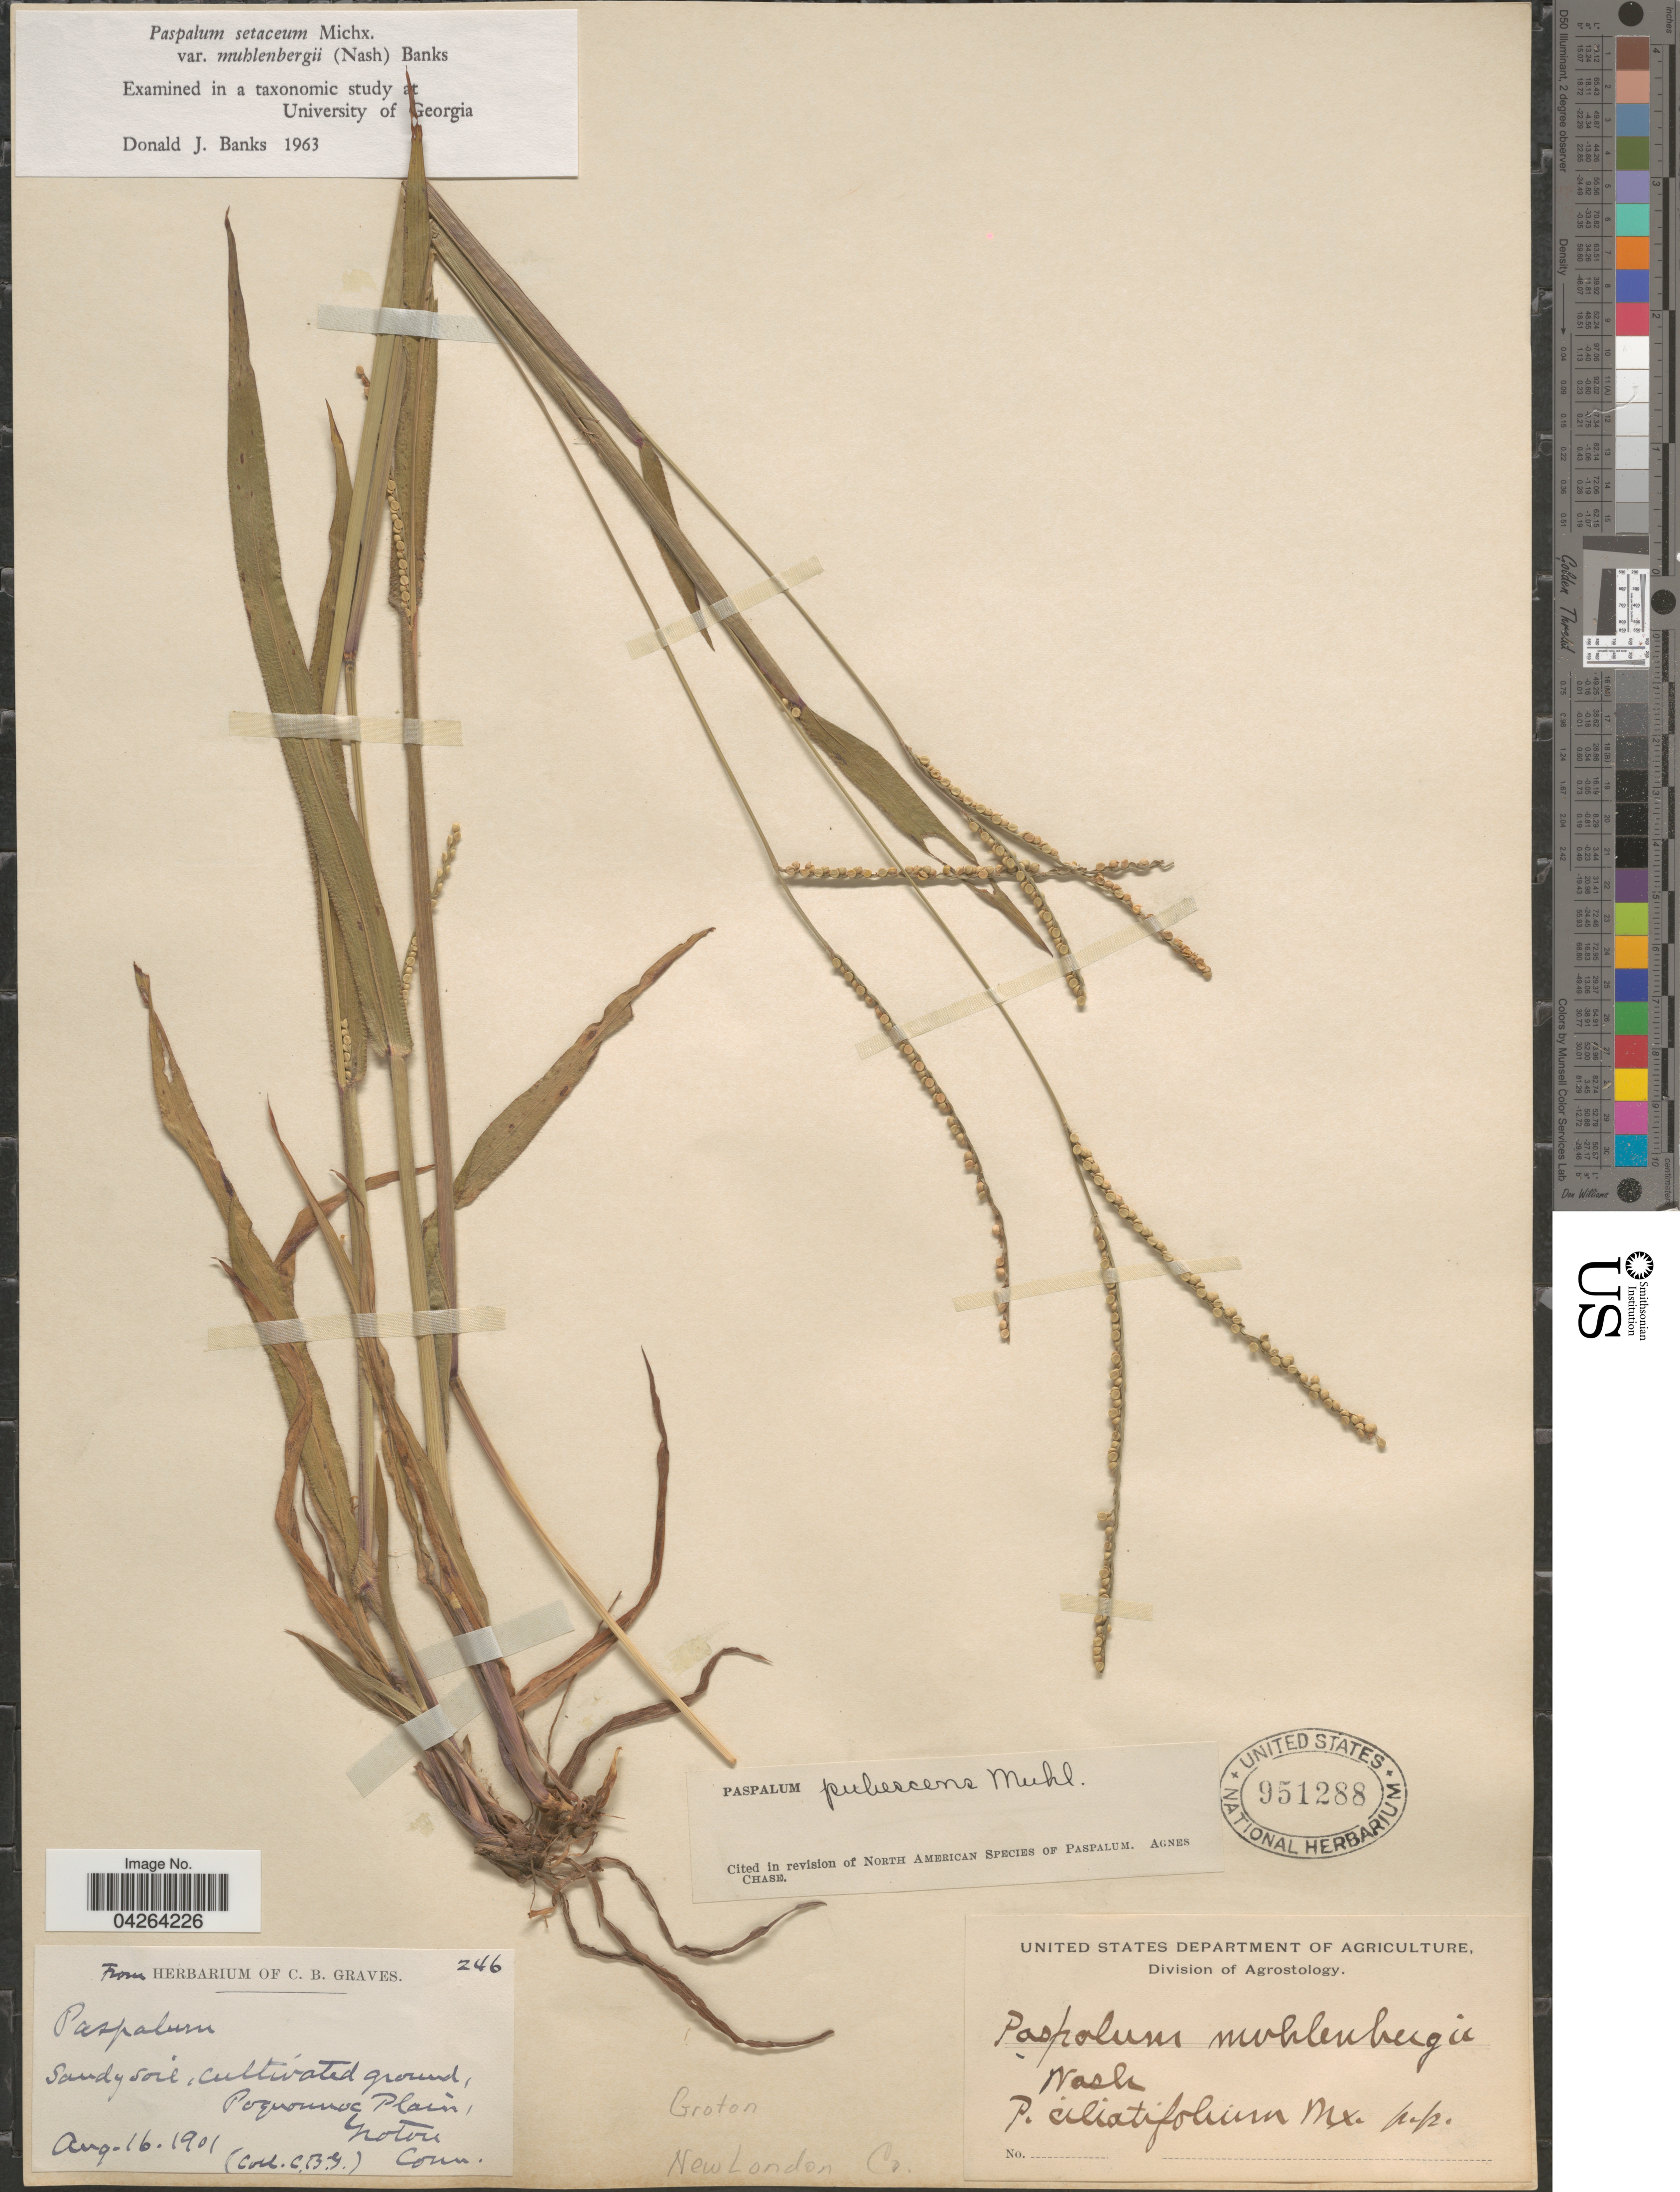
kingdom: Plantae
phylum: Tracheophyta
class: Liliopsida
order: Poales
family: Poaceae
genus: Paspalum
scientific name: Paspalum setaceum var. muhlenbergii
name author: (Nash) D.J. Banks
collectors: C. Graves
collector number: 246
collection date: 1901-08-16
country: United States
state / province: Connecticut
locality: Poquonnoc Plain, Groton. New London Co.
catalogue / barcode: US 951288